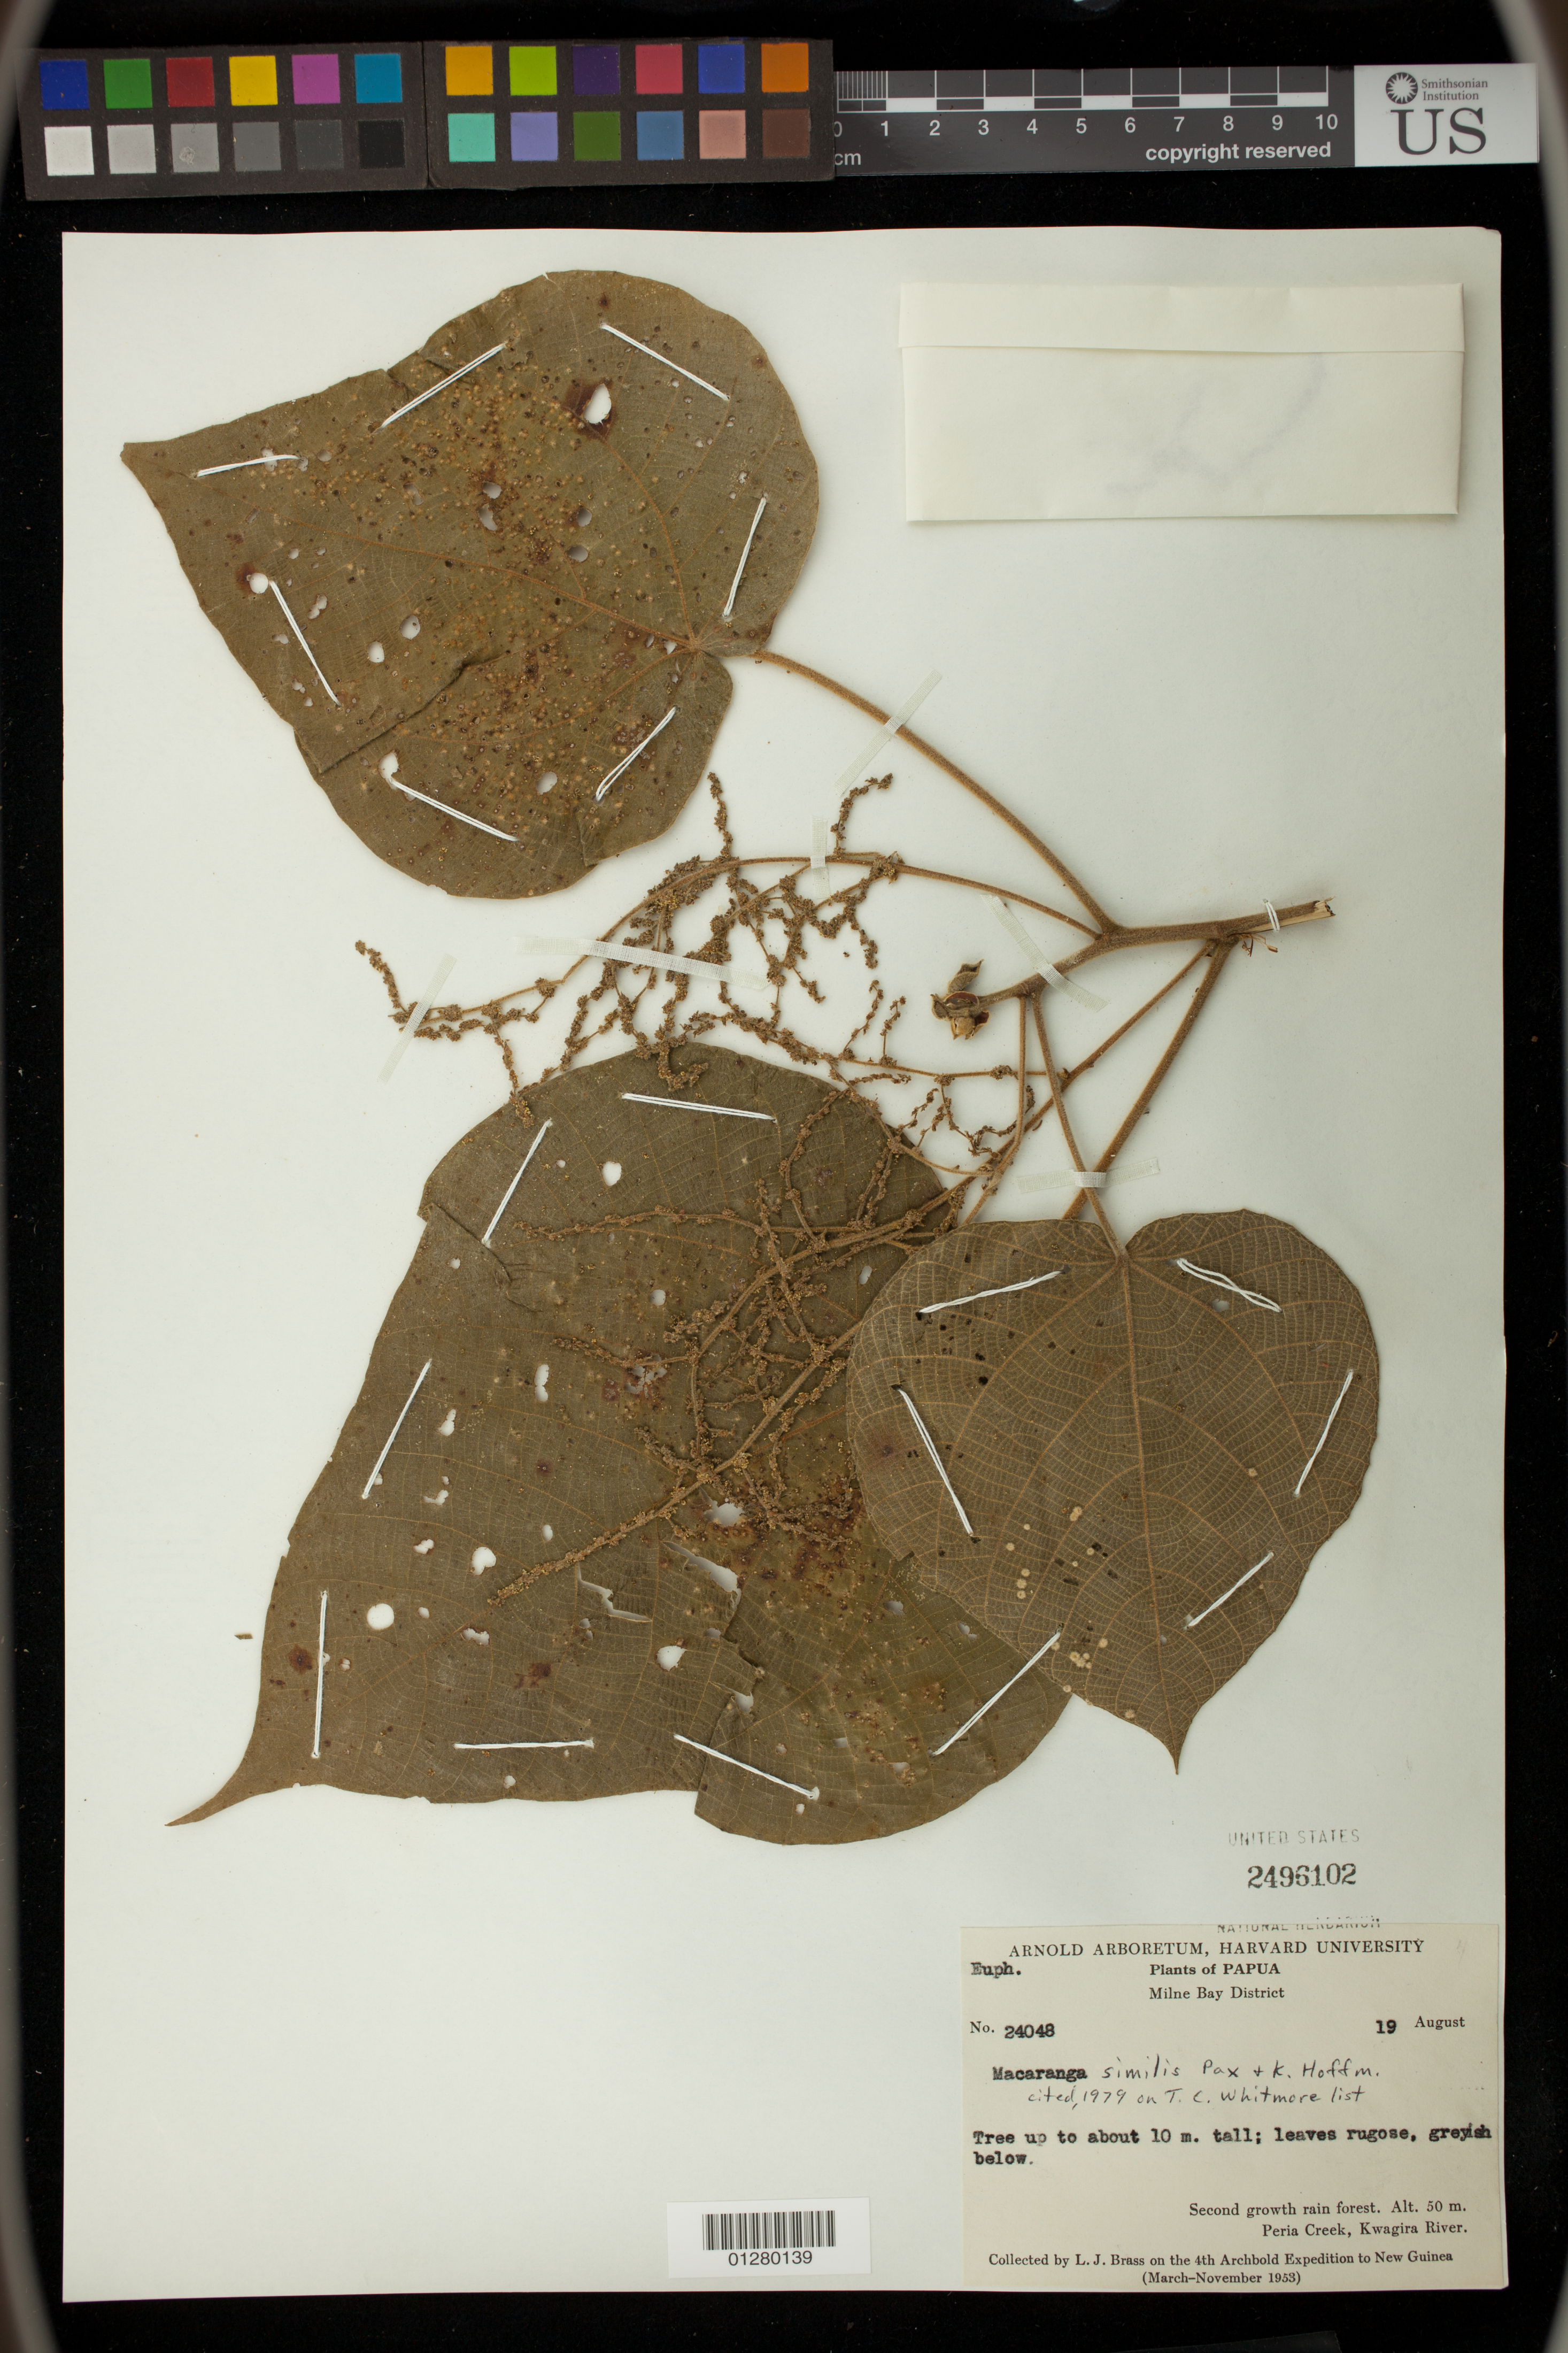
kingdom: Plantae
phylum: Tracheophyta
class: Magnoliopsida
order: Malpighiales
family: Euphorbiaceae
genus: Macaranga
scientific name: Macaranga similis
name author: Pax & K. Hoffm.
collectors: L. J. Brass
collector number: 24048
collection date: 1953-08-19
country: Papua New Guinea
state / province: Milne Bay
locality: Peria Creek, Kwagira River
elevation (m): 50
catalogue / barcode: US 2496102